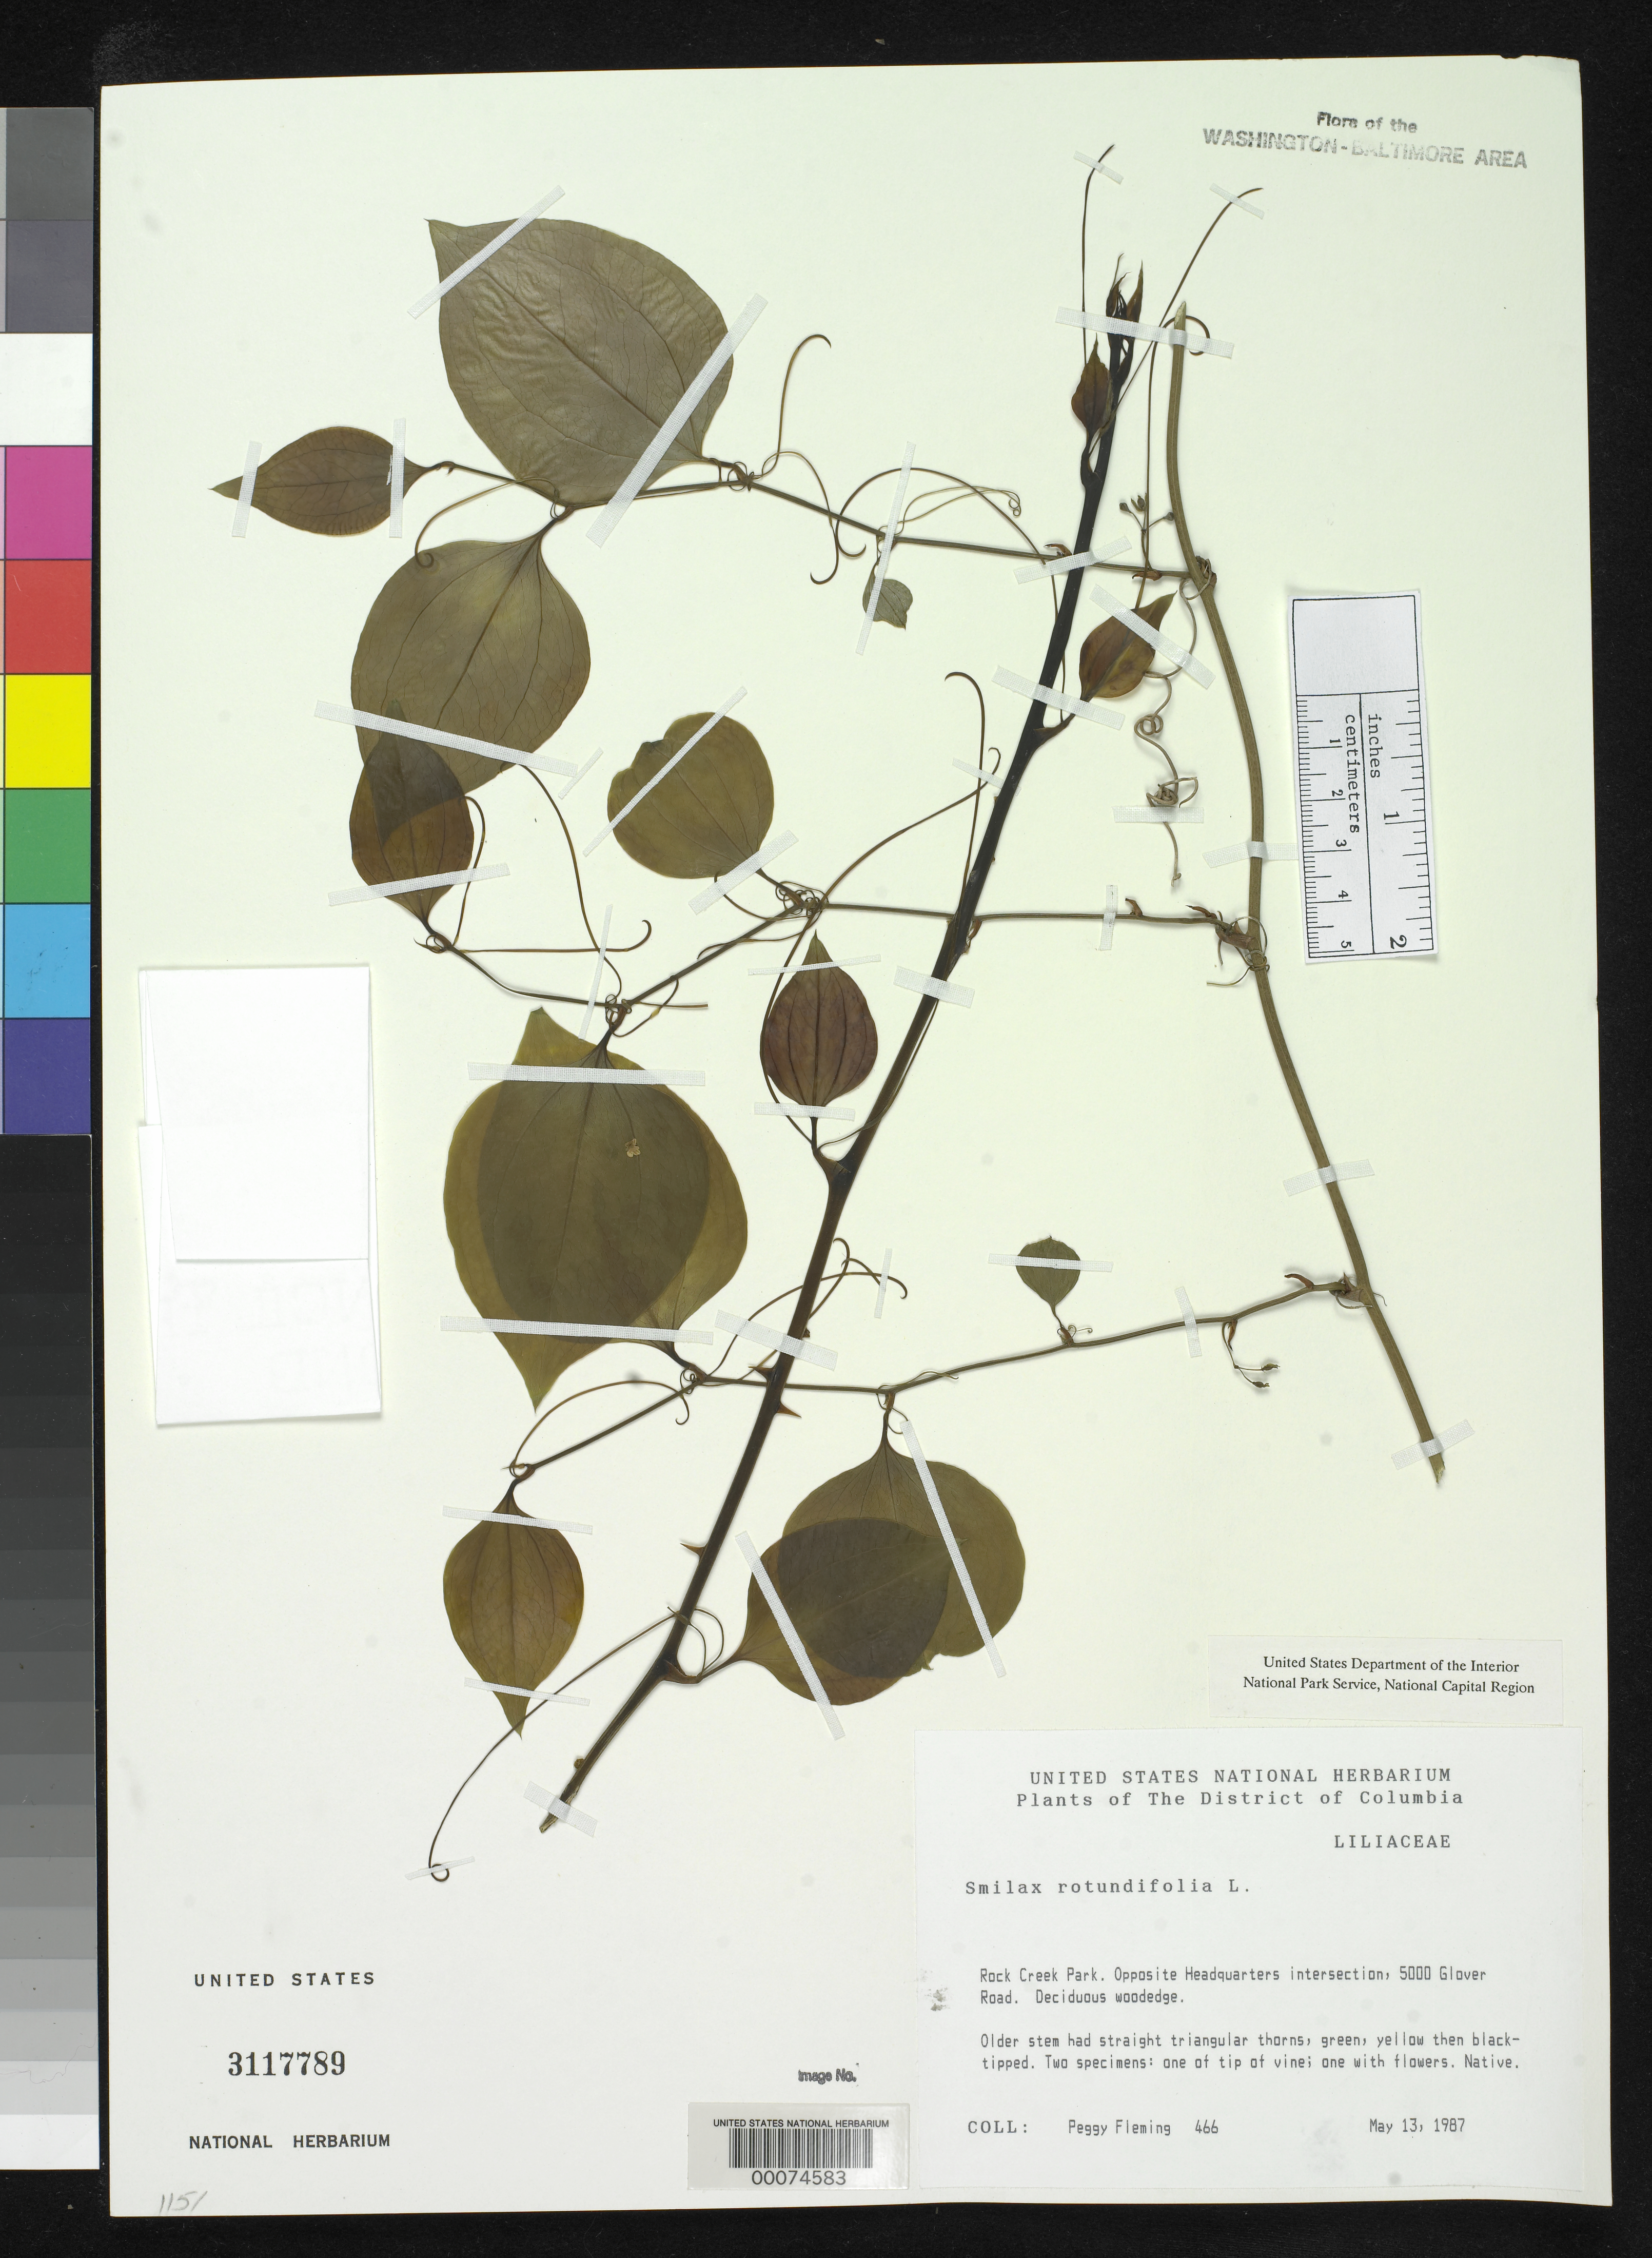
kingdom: Plantae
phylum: Tracheophyta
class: Liliopsida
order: Liliales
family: Smilacaceae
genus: Smilax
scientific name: Smilax rotundifolia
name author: L.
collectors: P. Fleming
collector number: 466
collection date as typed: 13 May 1987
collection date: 1987-05-13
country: United States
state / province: District of Columbia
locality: Rock Creek Park. Opposite headquarters intersection, 5000 Glover Rock Creek Park and vicinity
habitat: Deciduous woodedge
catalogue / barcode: US 3117789